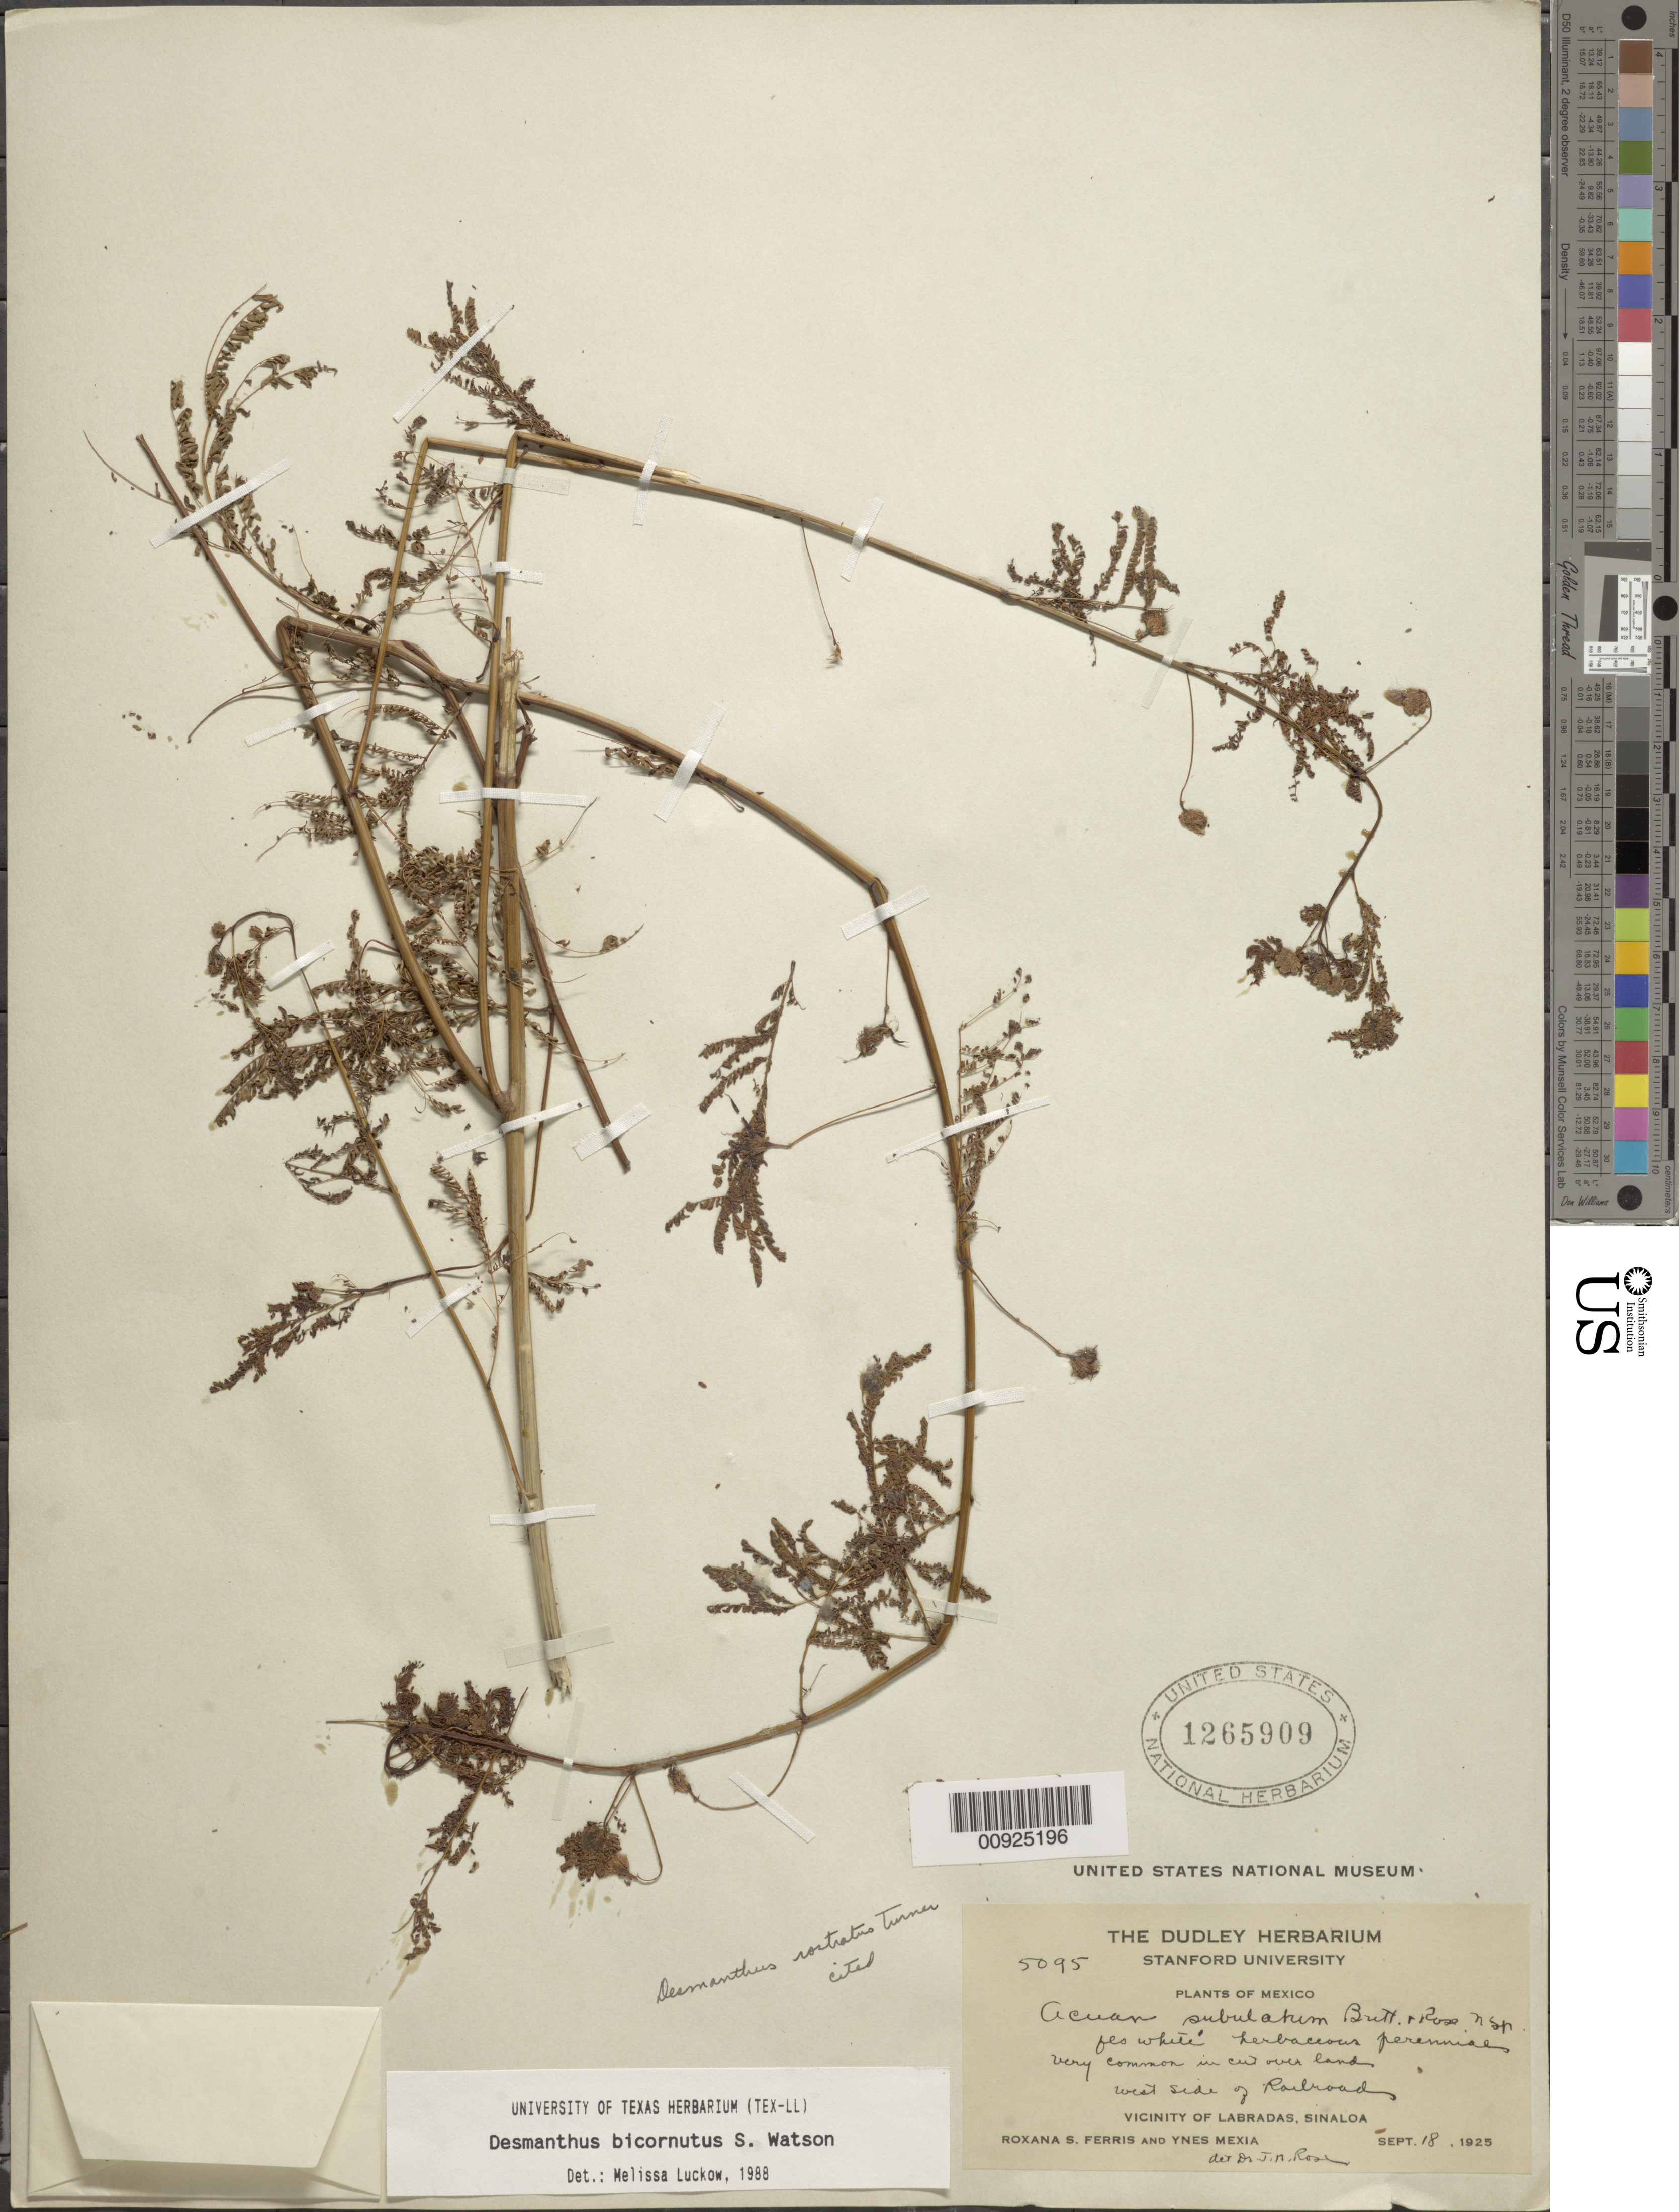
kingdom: Plantae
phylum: Tracheophyta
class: Magnoliopsida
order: Fabales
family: Fabaceae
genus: Desmanthus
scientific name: Desmanthus bicornutus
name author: S. Watson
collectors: R. S. Ferris & Y. Mexia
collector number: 5095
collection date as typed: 18 Sep 1925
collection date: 1925-09-18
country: Mexico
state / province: Sinaloa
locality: West side of Railroad. Vicinity of Labradas, Sinaloa.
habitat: Very common in cut over land.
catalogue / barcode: US 1265909